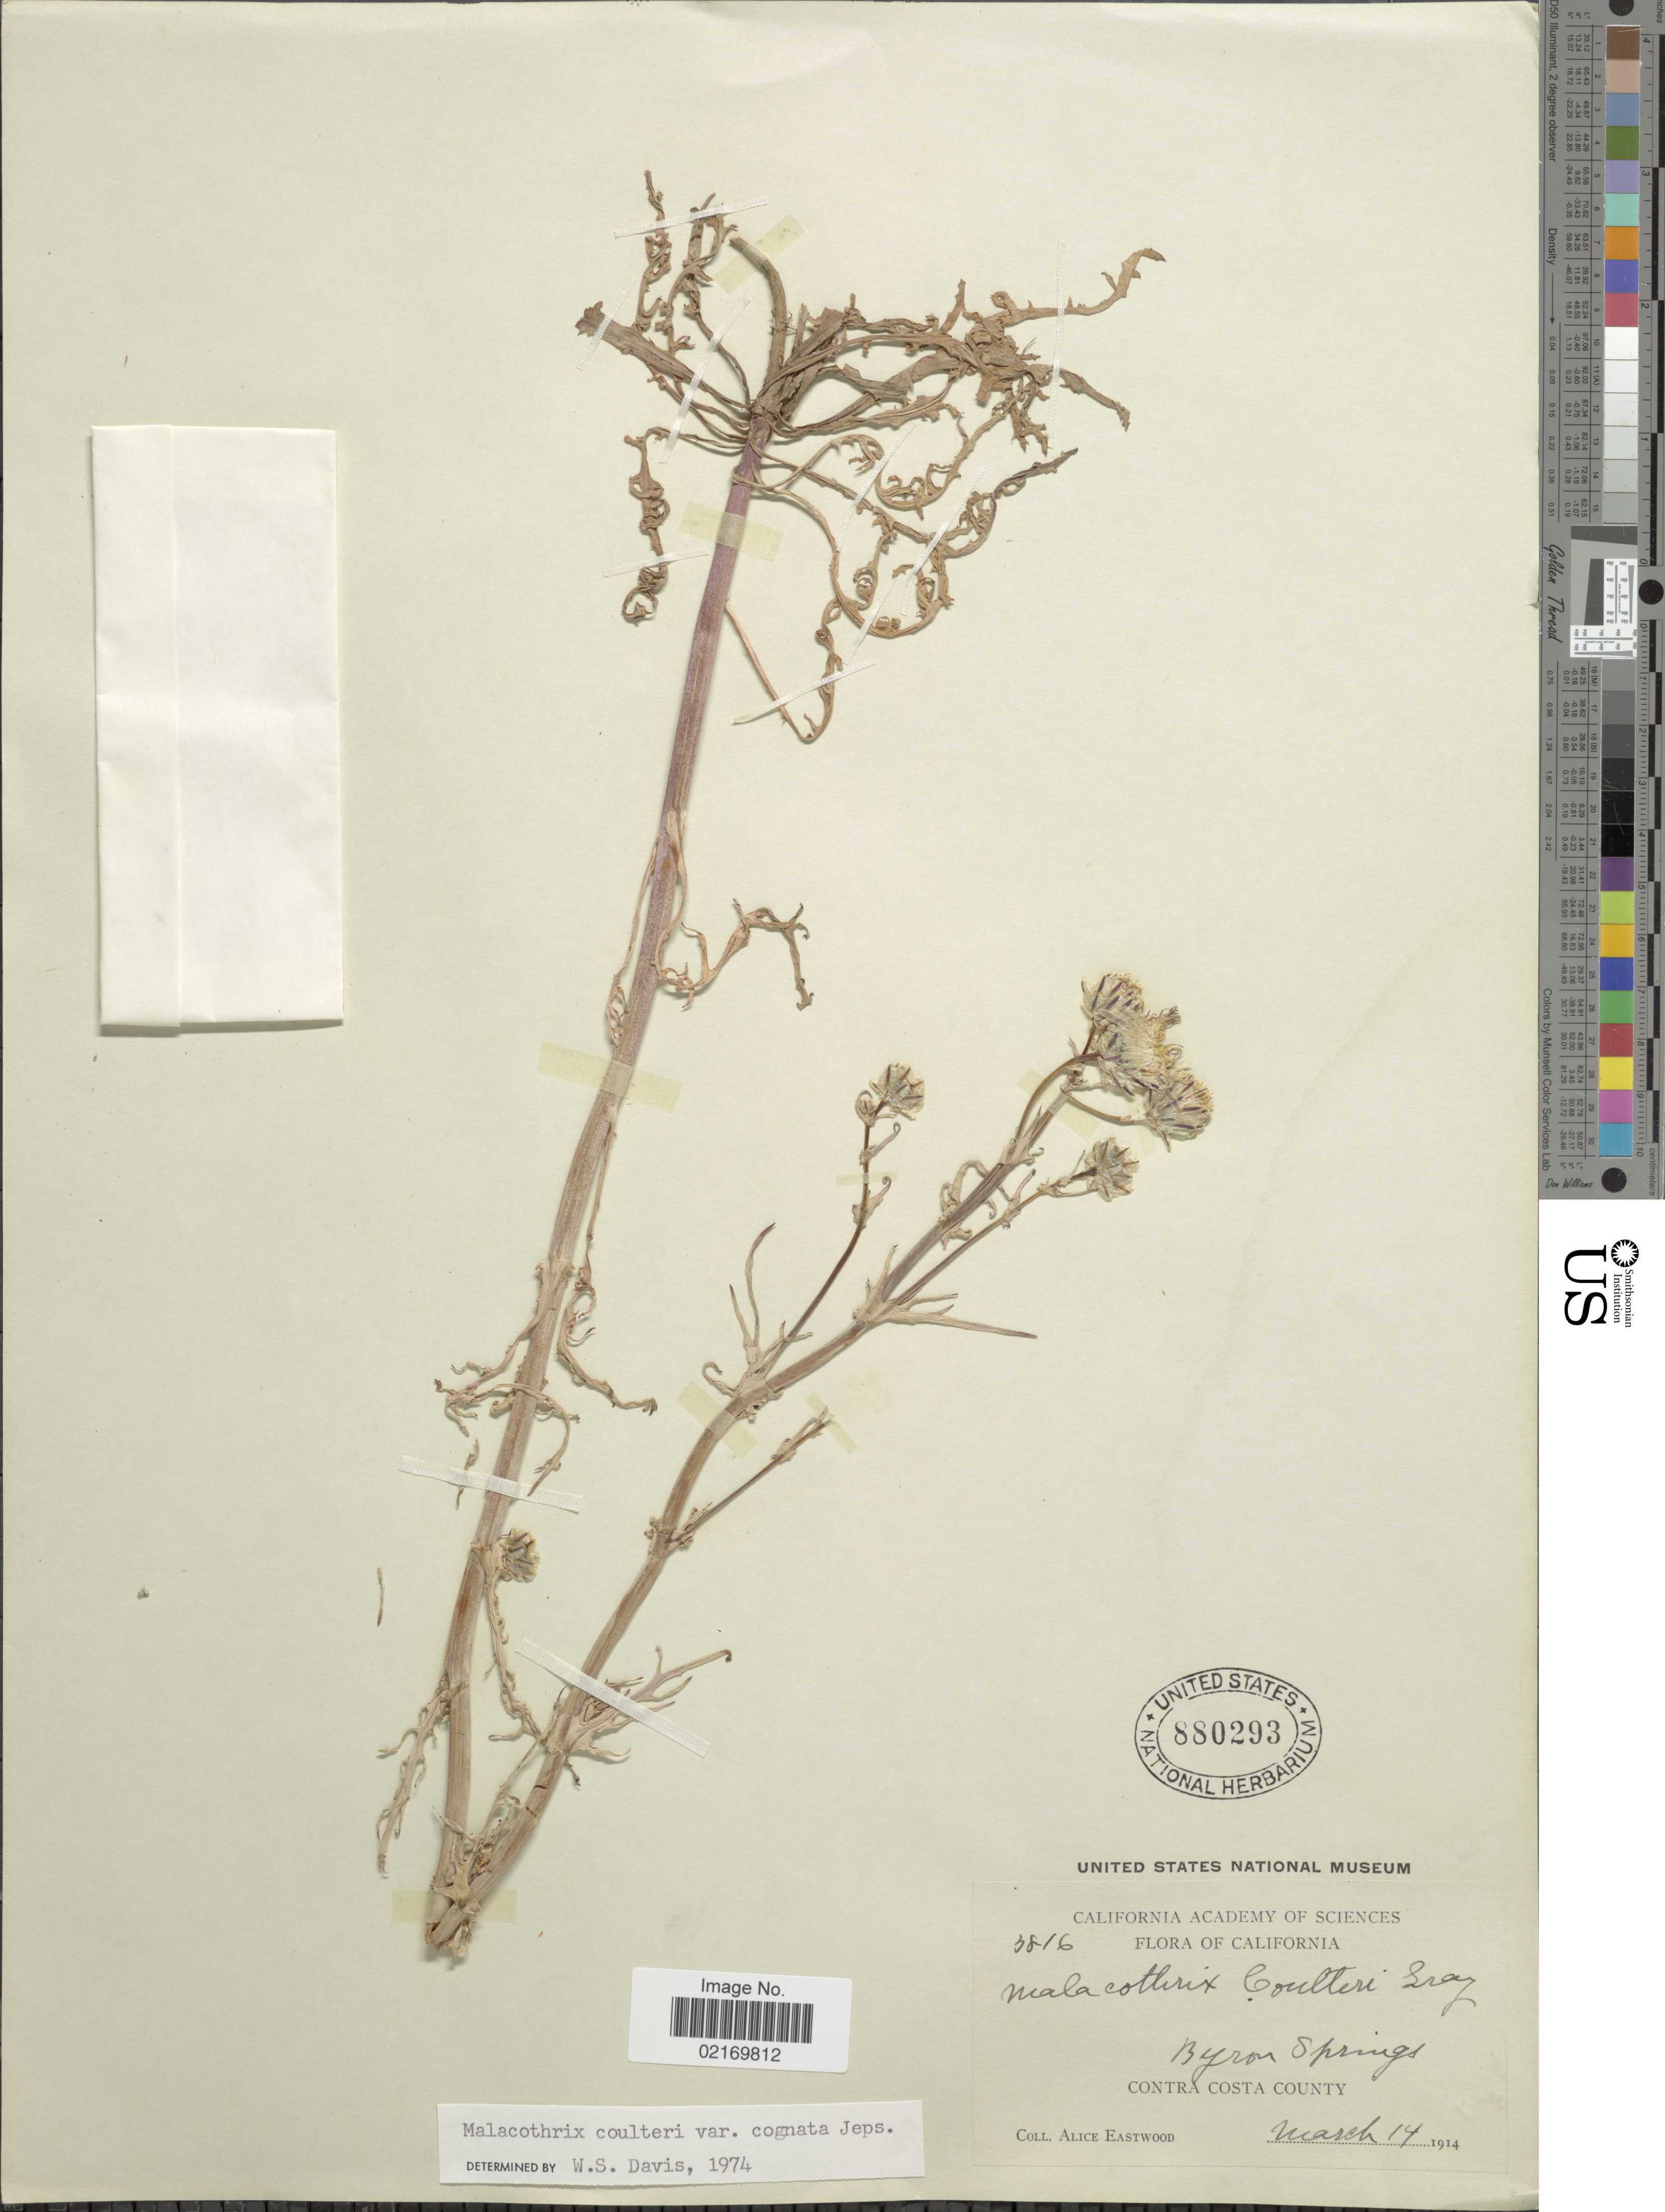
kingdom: Plantae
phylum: Tracheophyta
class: Magnoliopsida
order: Asterales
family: Asteraceae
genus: Malacothrix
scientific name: Malacothrix coulteri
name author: Harv. & A. Gray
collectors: A. Eastwood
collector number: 3816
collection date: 1914-03-14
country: United States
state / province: California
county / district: Contra Costa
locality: Byron Springs, Contra Costa County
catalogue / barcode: US 880293